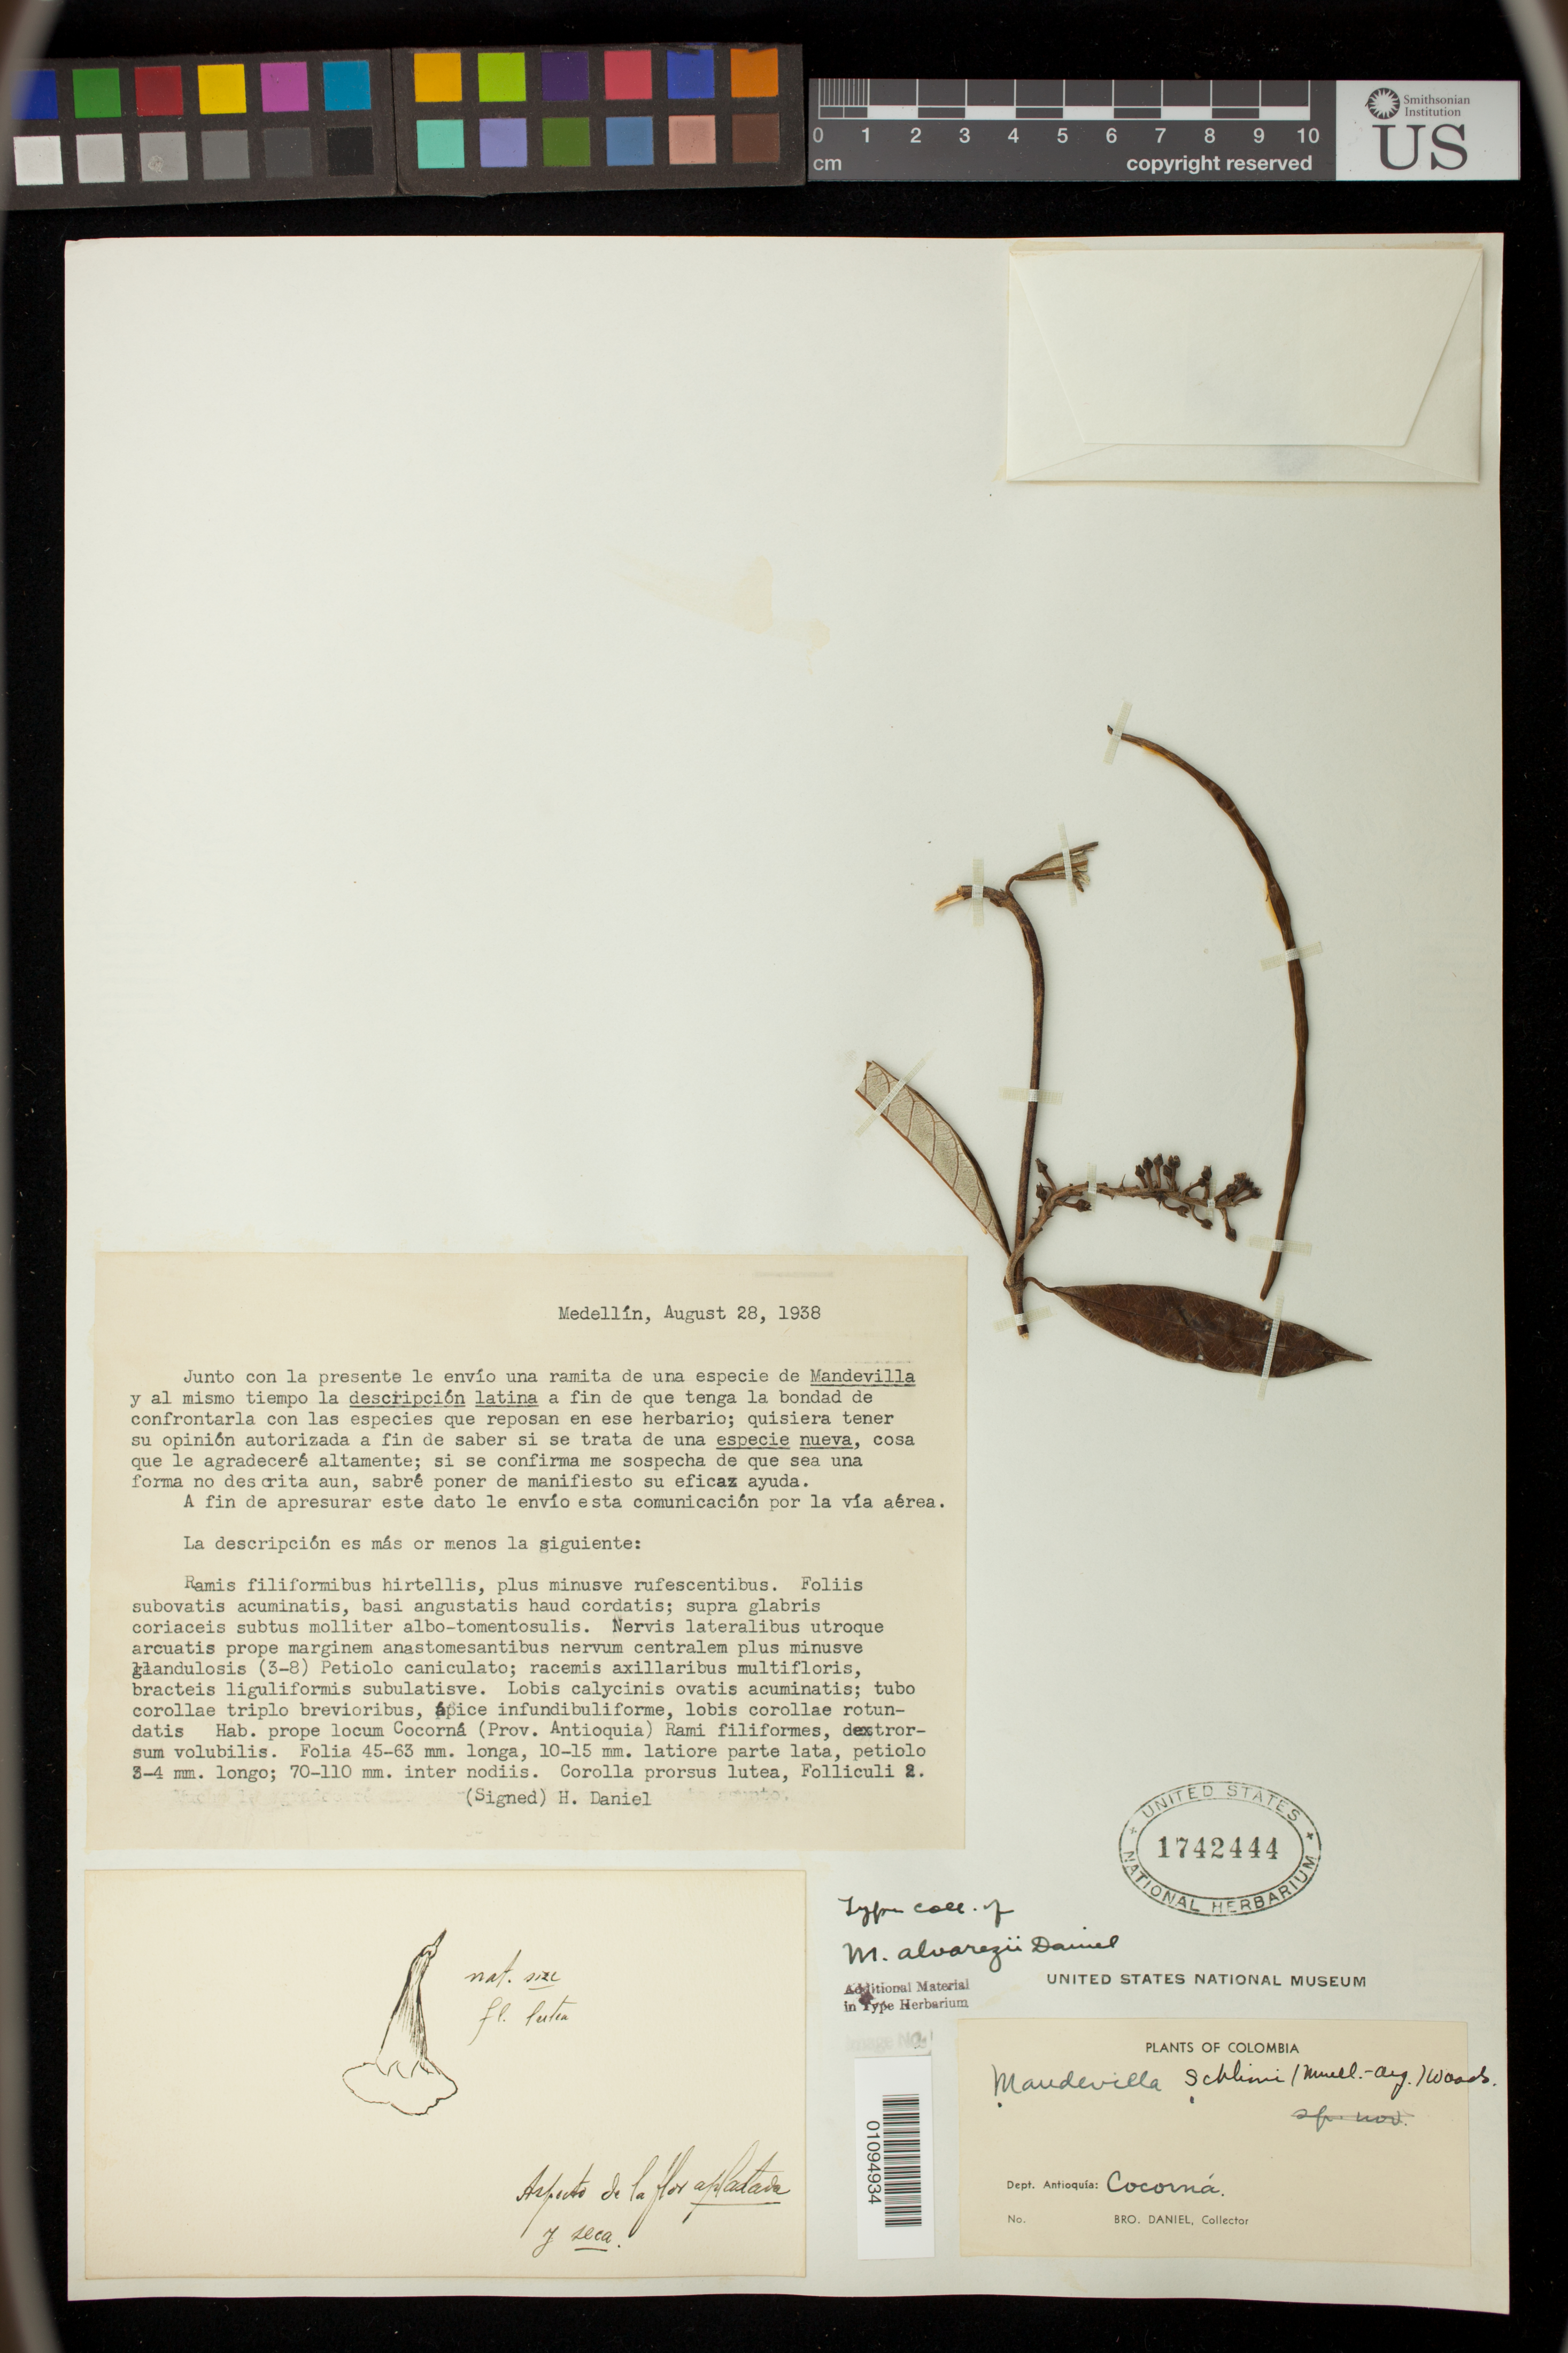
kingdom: Plantae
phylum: Tracheophyta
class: Magnoliopsida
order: Gentianales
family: Apocynaceae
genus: Mandevilla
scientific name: Mandevilla alvarezii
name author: Daniel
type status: Type Collection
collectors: Bro. Daniel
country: Colombia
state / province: Antioquia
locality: Cocorna.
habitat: See label for detailed info.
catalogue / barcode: US 1742444